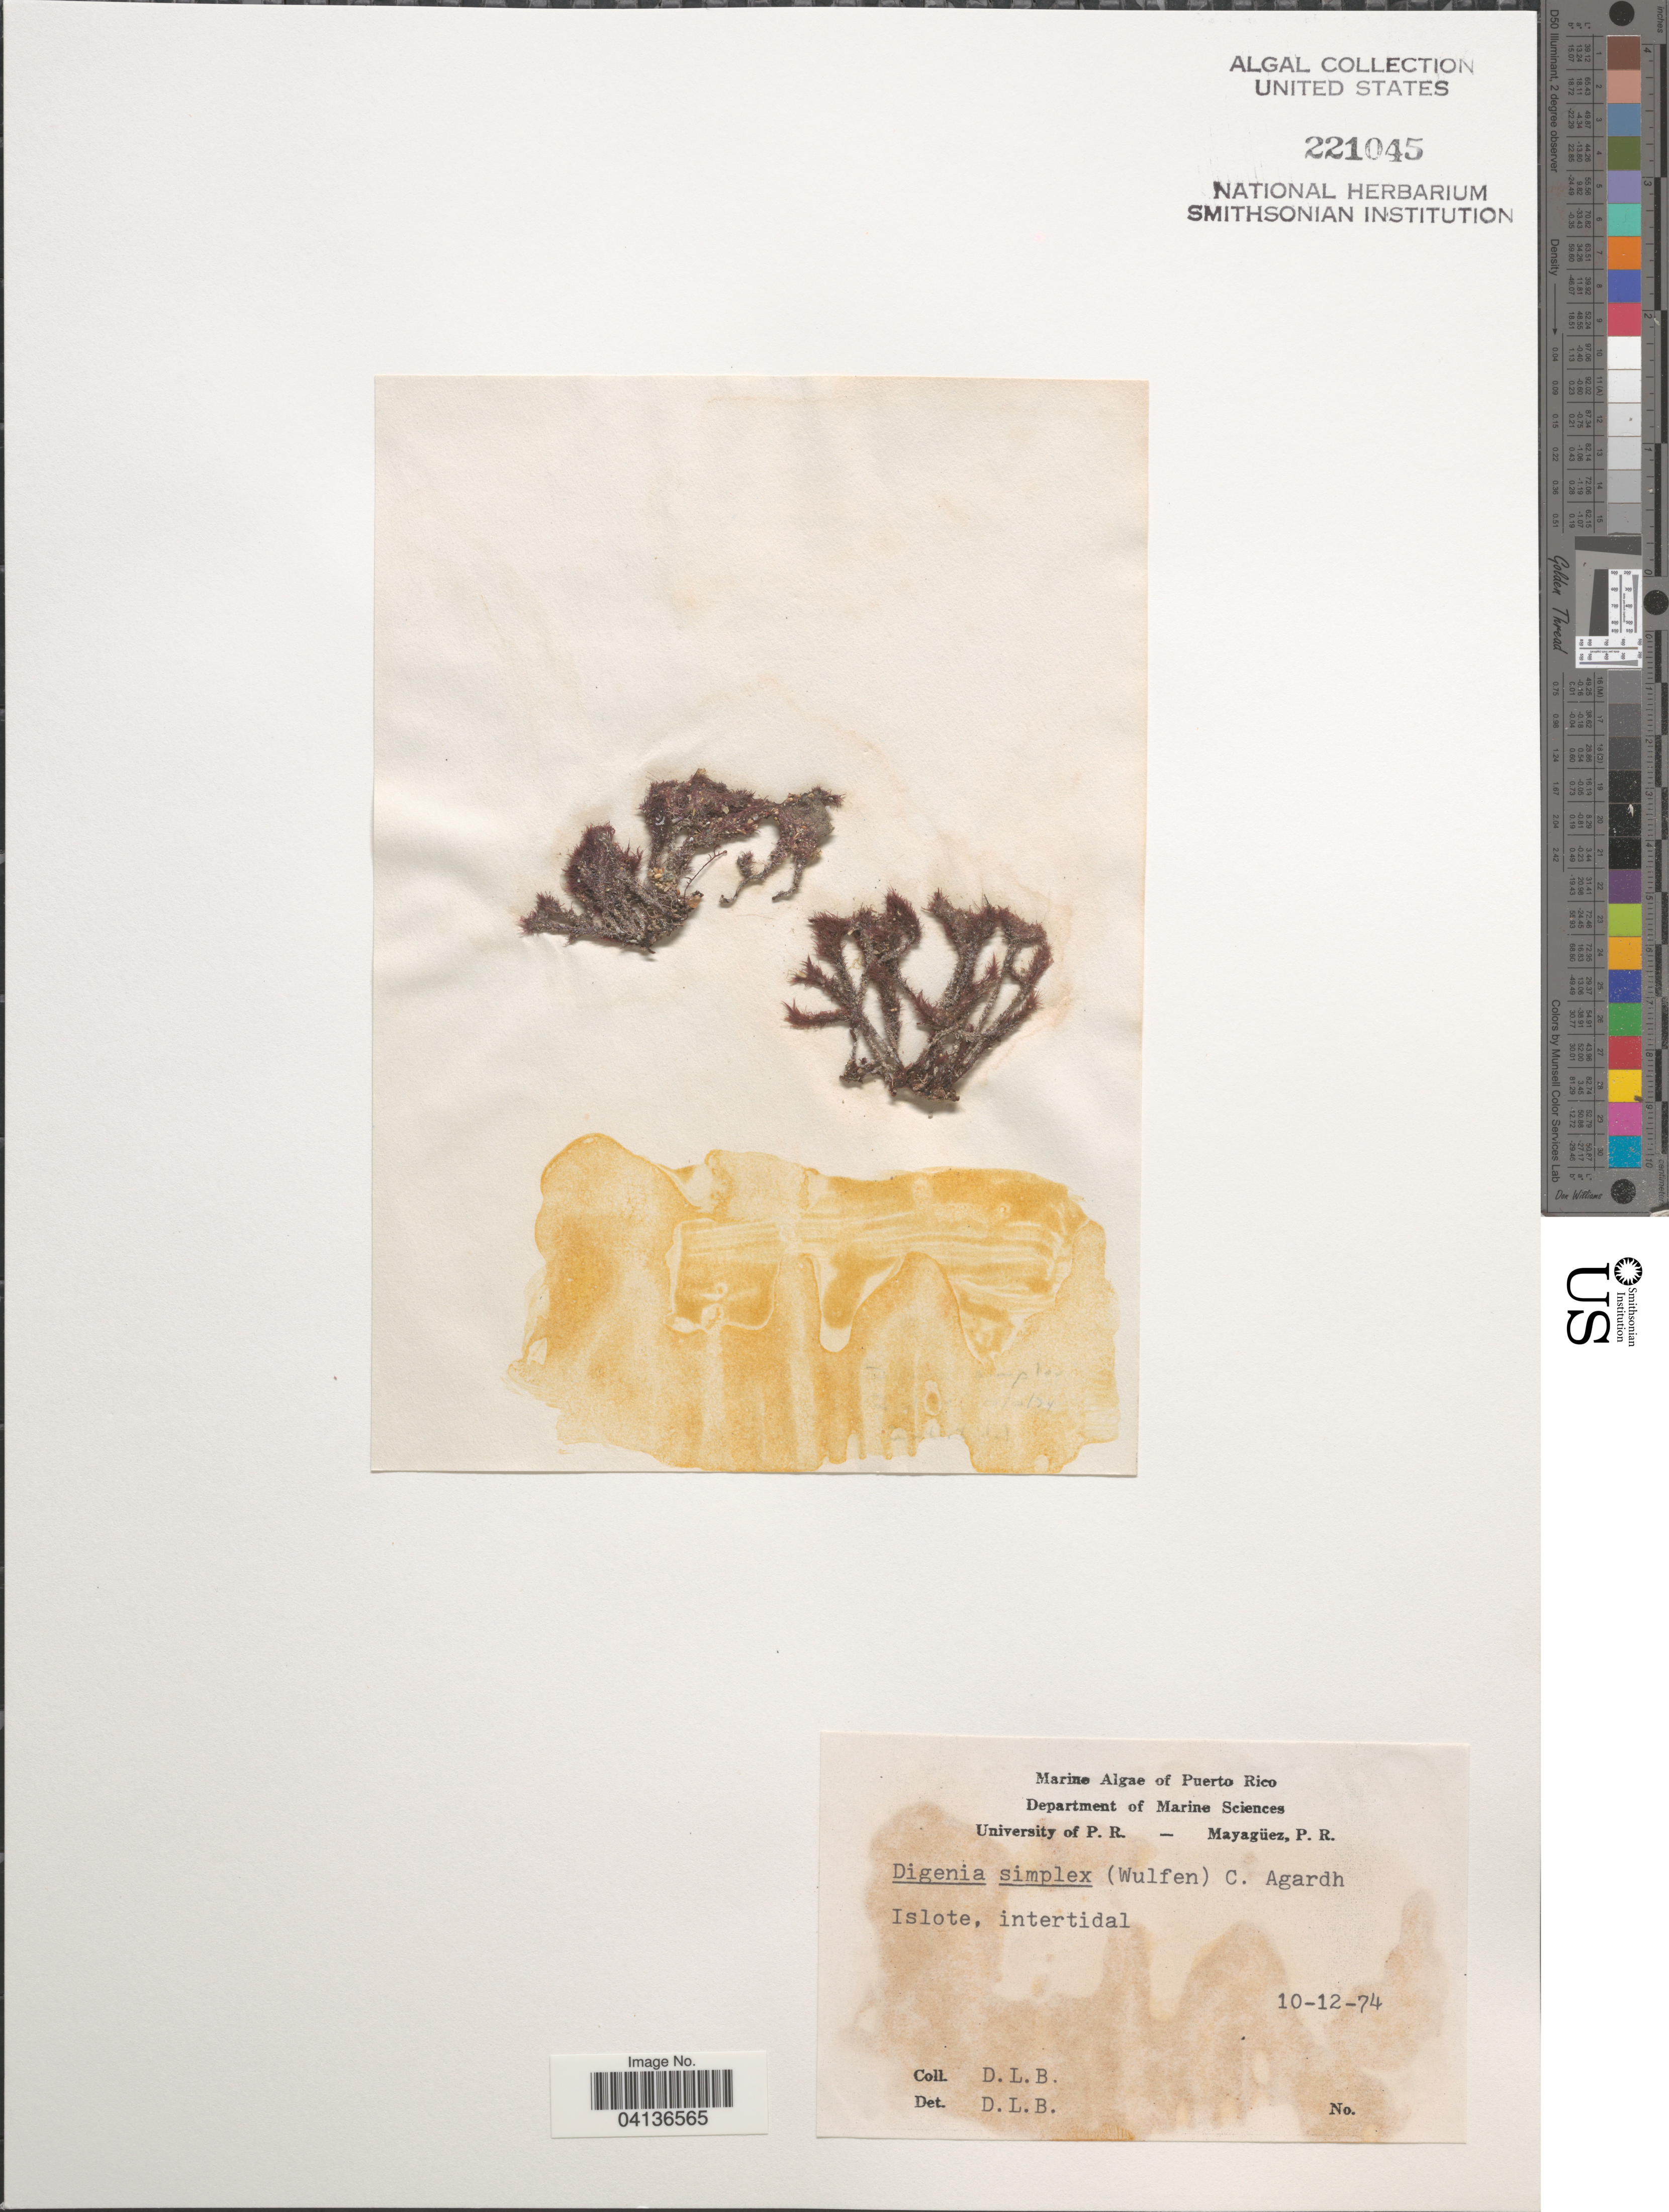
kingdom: Plantae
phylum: Rhodophyta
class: Florideophyceae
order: Ceramiales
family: Rhodomelaceae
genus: Digenea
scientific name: Digenea simplex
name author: (Wulfen) C. Agardh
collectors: D. L. B.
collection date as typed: Transcribed d/m/y: 10/12/74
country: Puerto Rico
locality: Islote, intertidal.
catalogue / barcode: US 221045